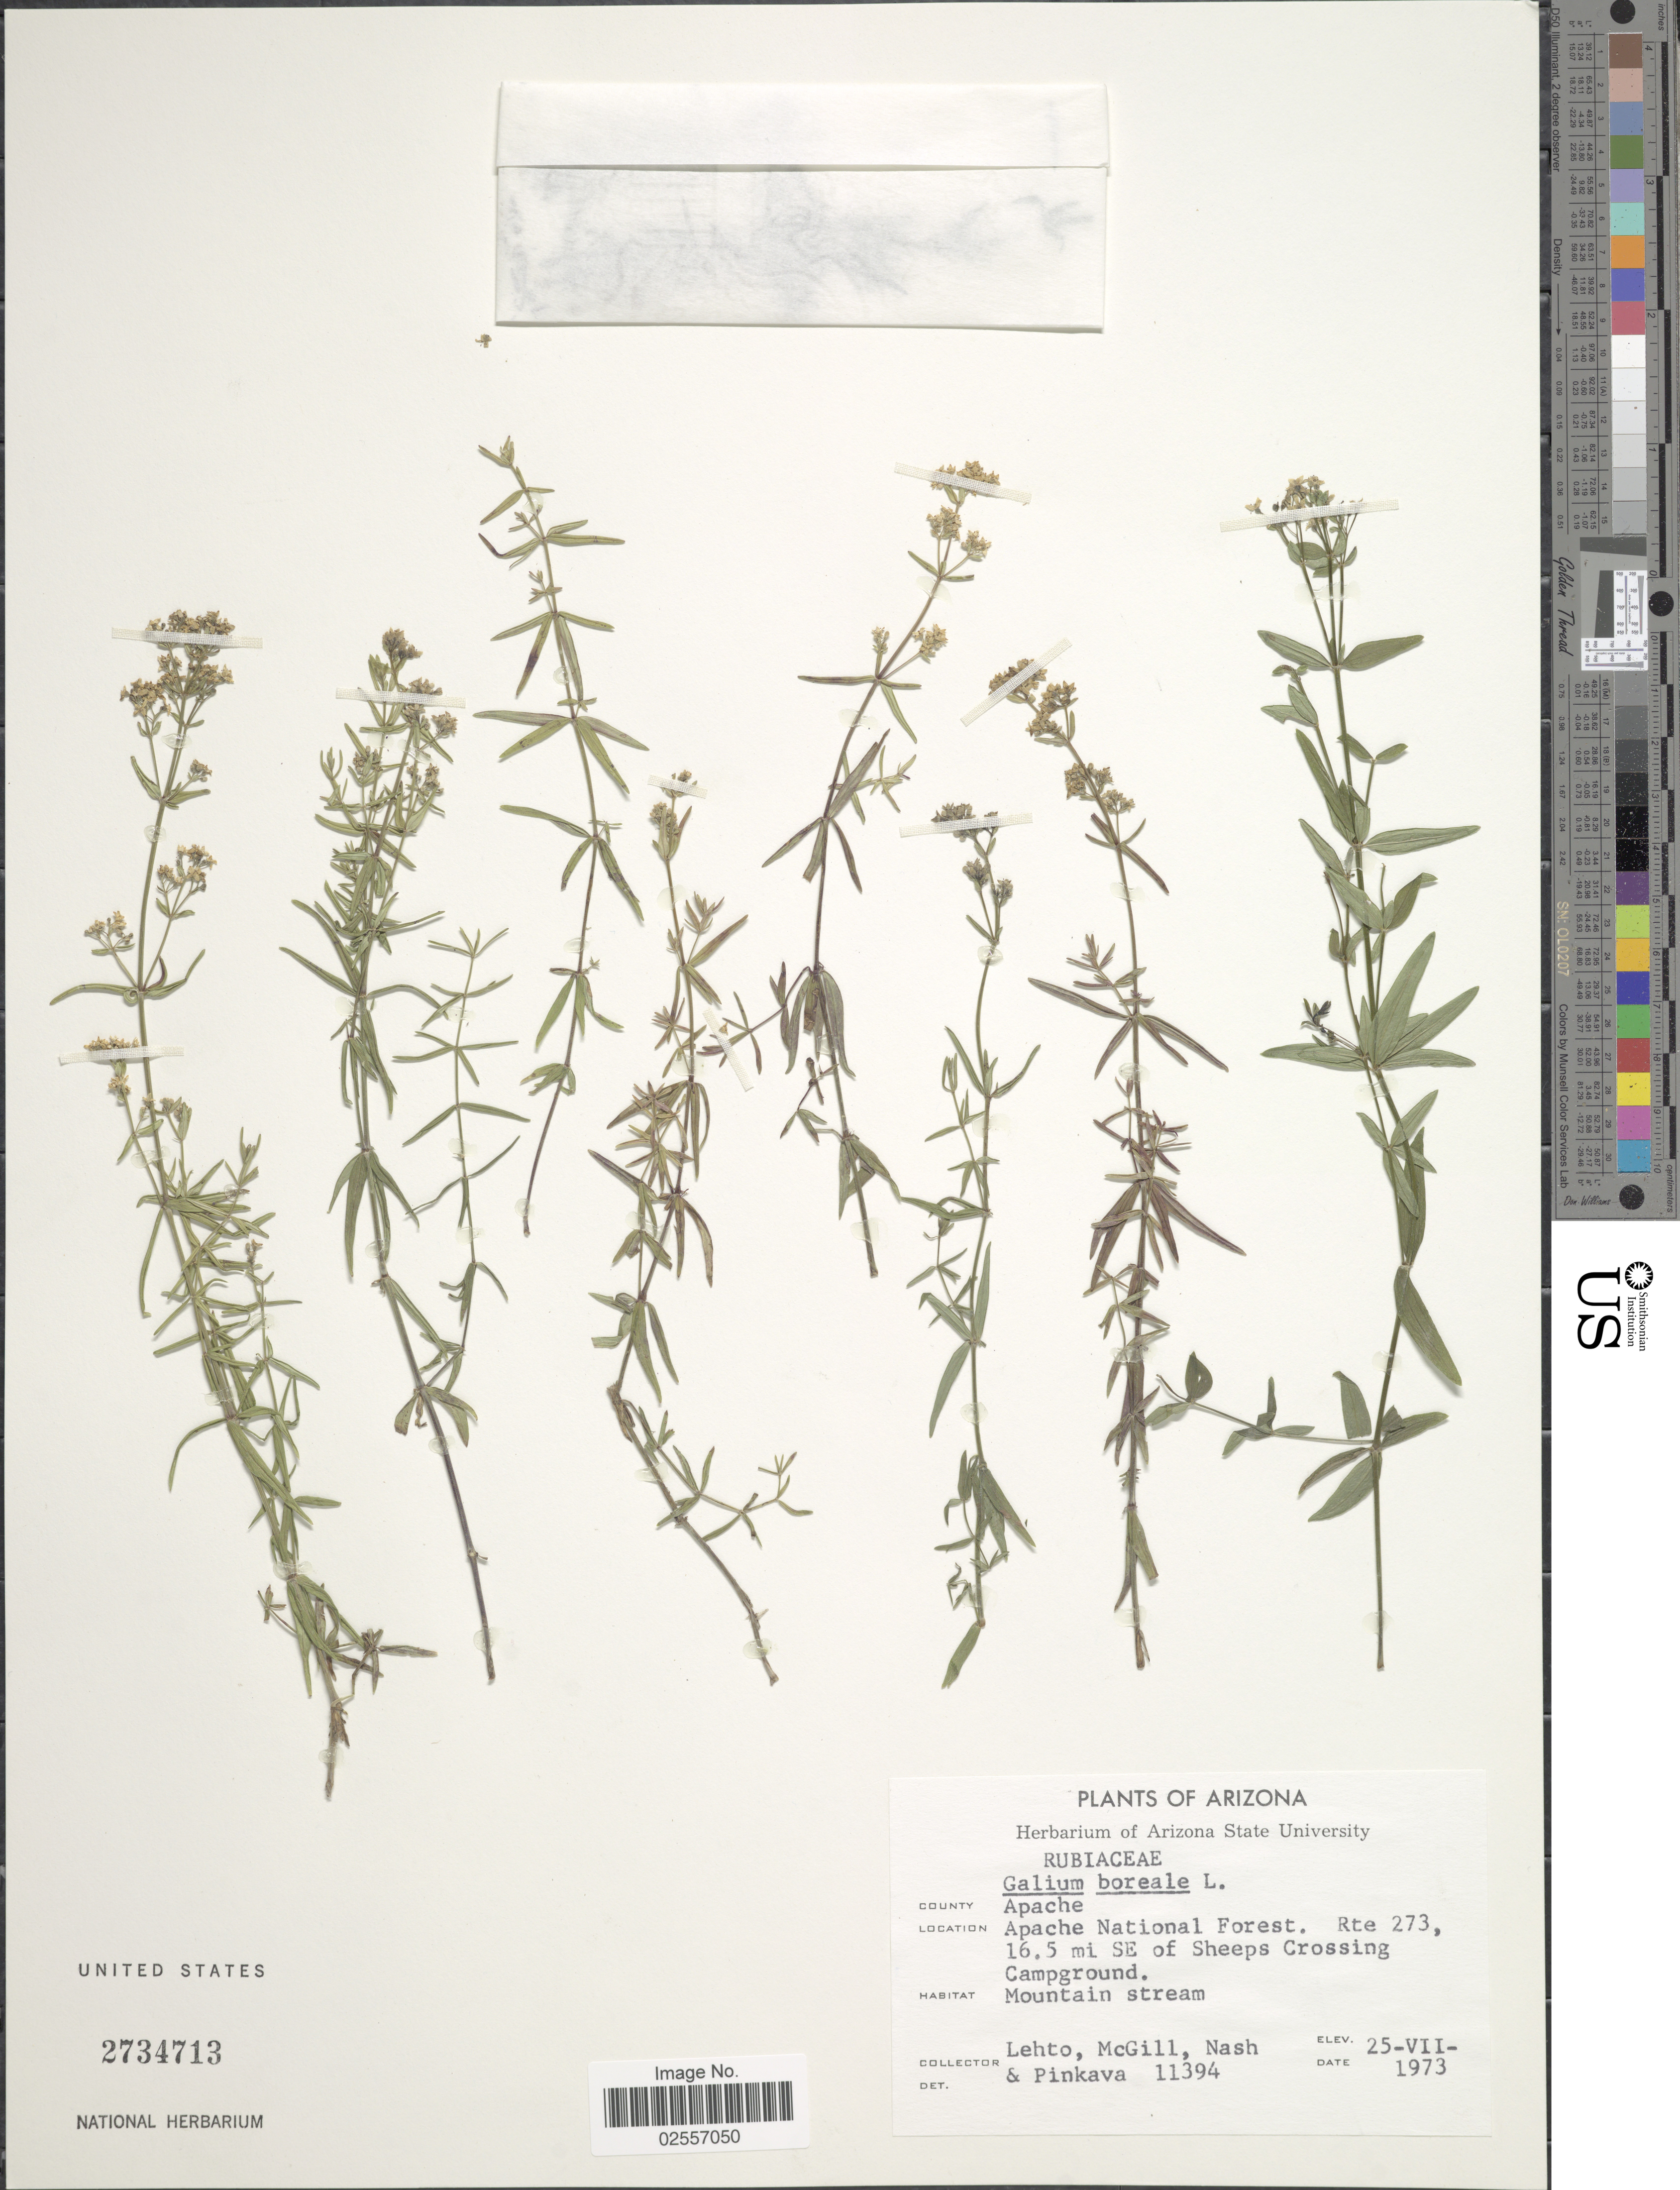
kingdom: Plantae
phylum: Tracheophyta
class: Magnoliopsida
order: Gentianales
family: Rubiaceae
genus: Galium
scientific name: Galium boreale L.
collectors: -. Lehto, -. McGill, -- Nash & -. Pinkava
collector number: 11394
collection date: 1973-07-25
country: United States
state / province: Arizona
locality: County Apache. Apache National Forest. Rte 273, 16.5 mi SE of Sheeps Crossing Campground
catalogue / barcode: US 2734713